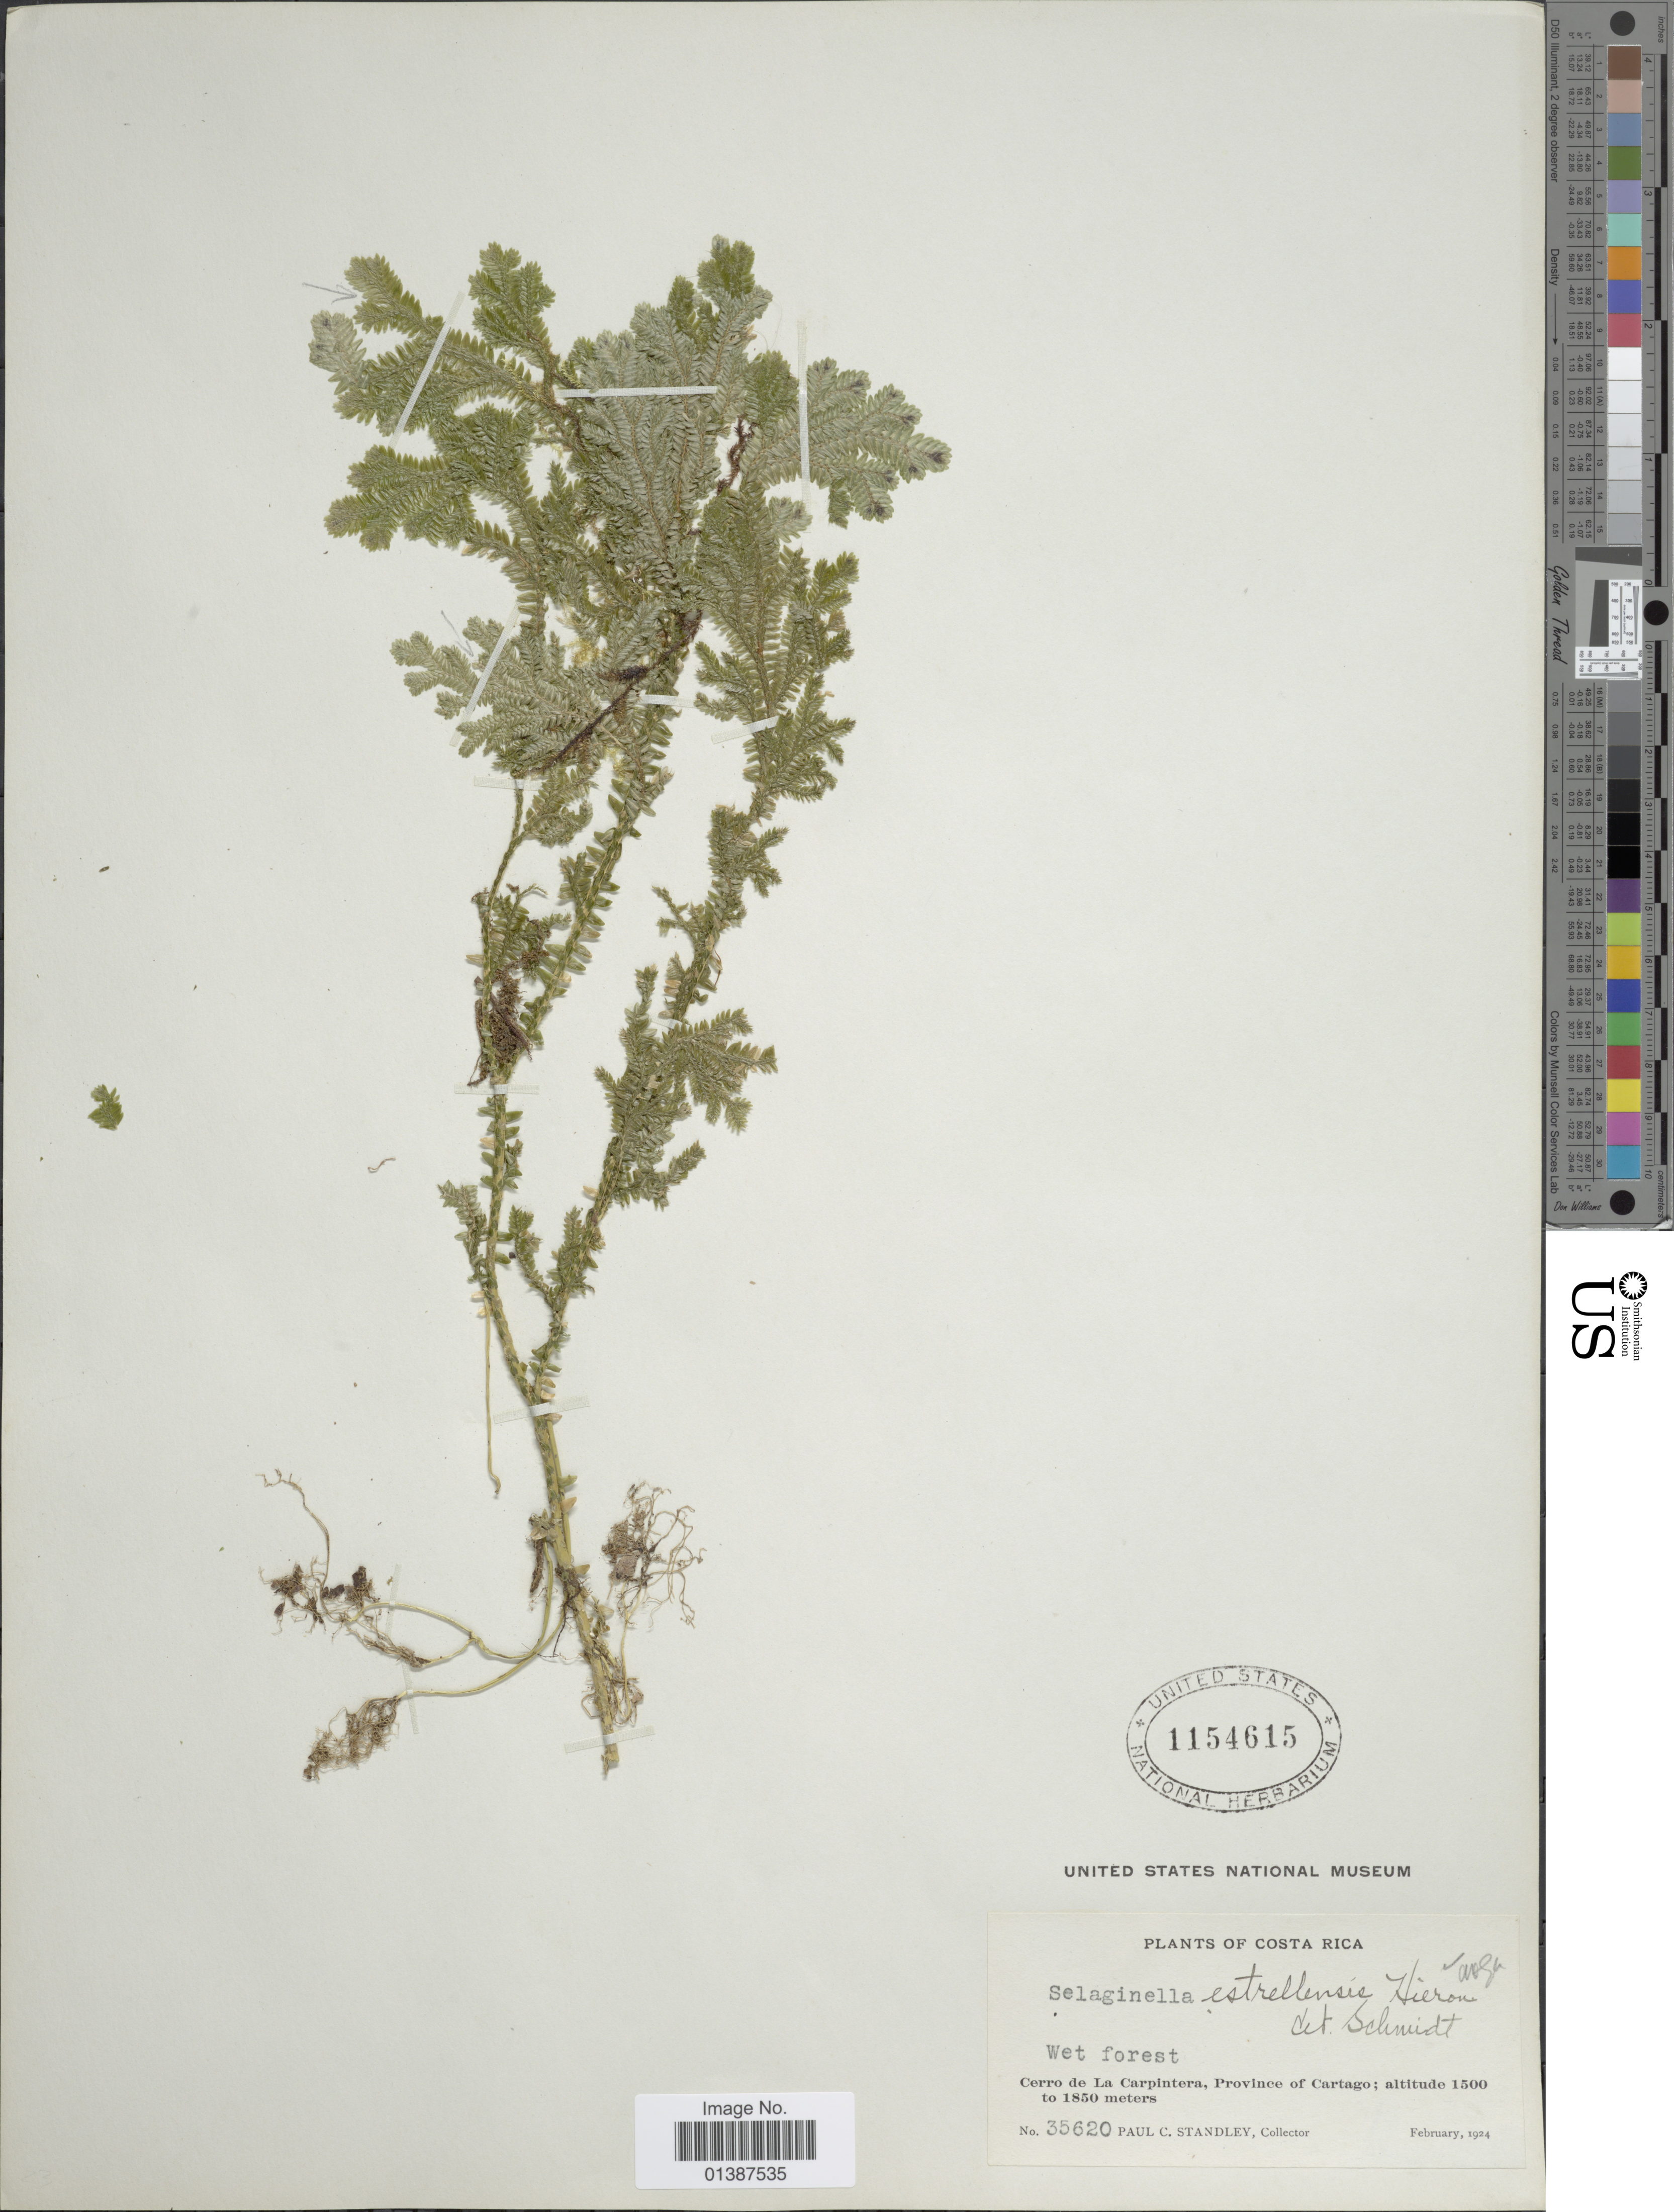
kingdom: Plantae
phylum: Tracheophyta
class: Lycopodiopsida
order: Selaginellales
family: Selaginellaceae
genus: Selaginella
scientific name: Selaginella estrellensis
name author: Hieron.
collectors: P. C. Standley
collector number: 35620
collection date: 1924-02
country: Costa Rica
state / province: Cartago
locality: Cerro de La Carpintera, Province of Cartago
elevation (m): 1500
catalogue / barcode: US 1154615